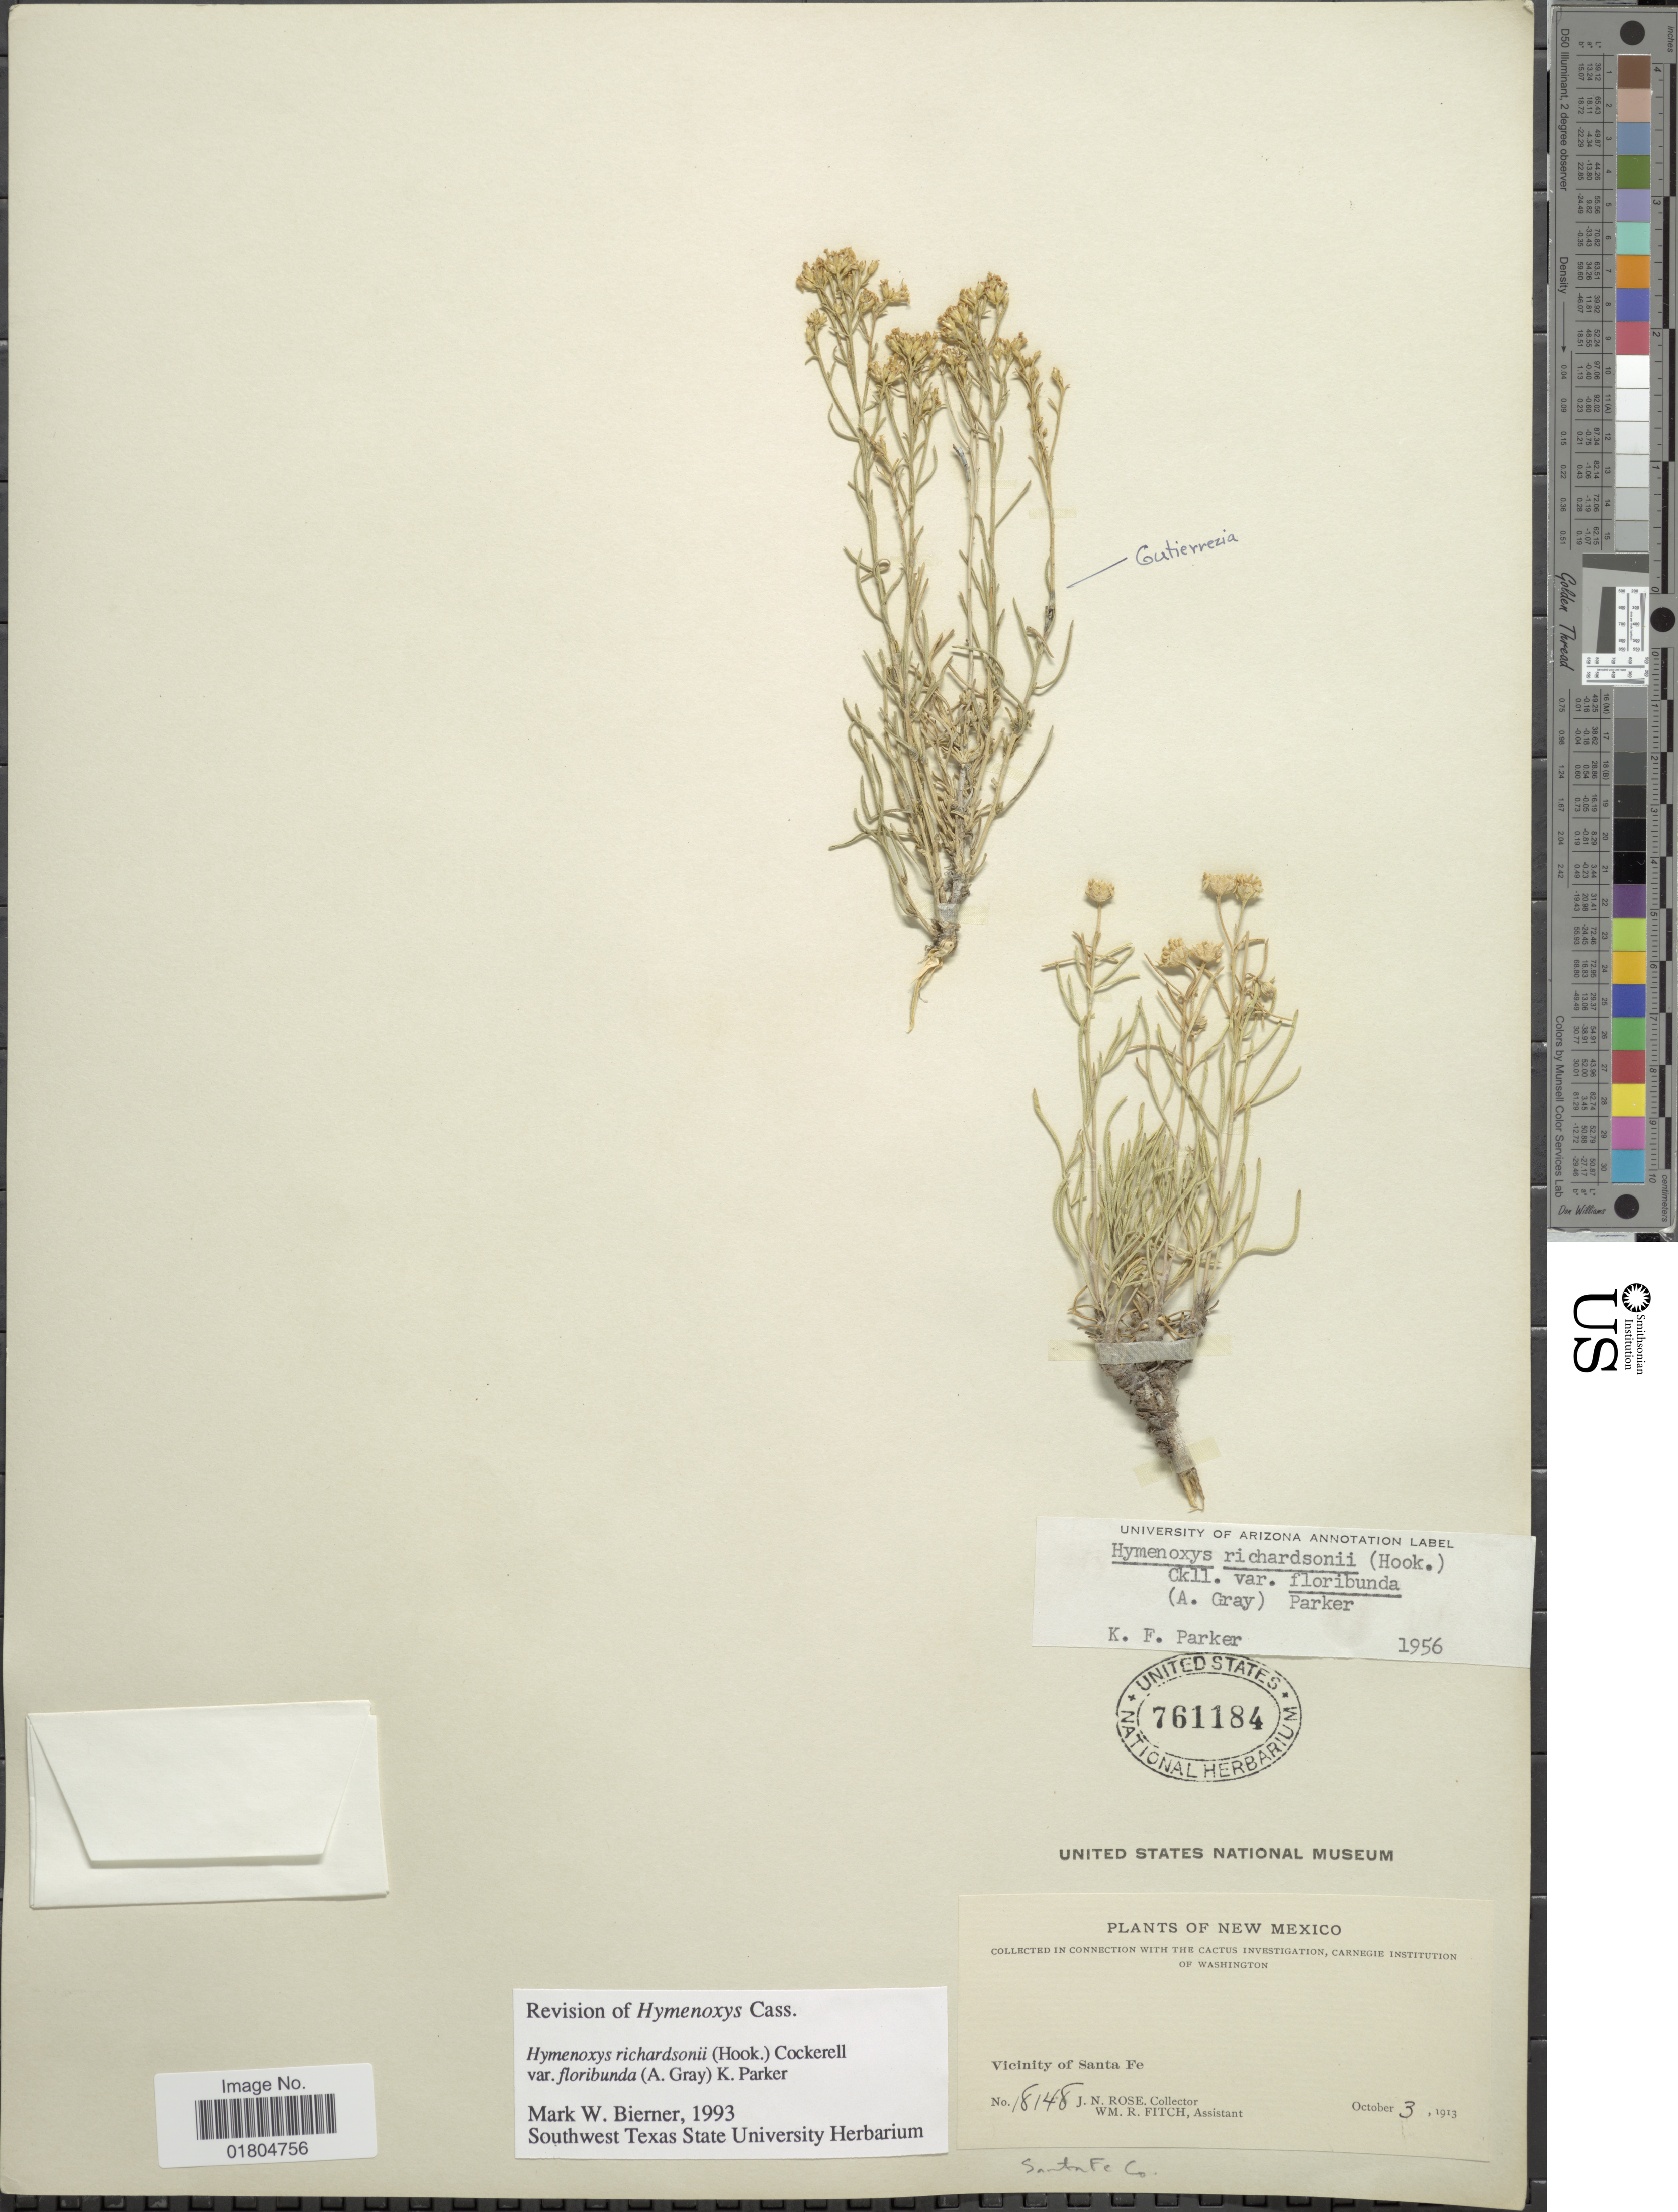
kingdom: Plantae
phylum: Tracheophyta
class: Magnoliopsida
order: Asterales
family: Asteraceae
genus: Hymenoxys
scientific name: Hymenoxys richardsonii var. floribunda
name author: (A. Gray) K.F. Parker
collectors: J. N. Rose & W. R. Fitch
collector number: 18148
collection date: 1913-10-03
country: United States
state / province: New Mexico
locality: Vicinity of Santa Fe. Santa Fe Co.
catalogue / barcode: US 761184